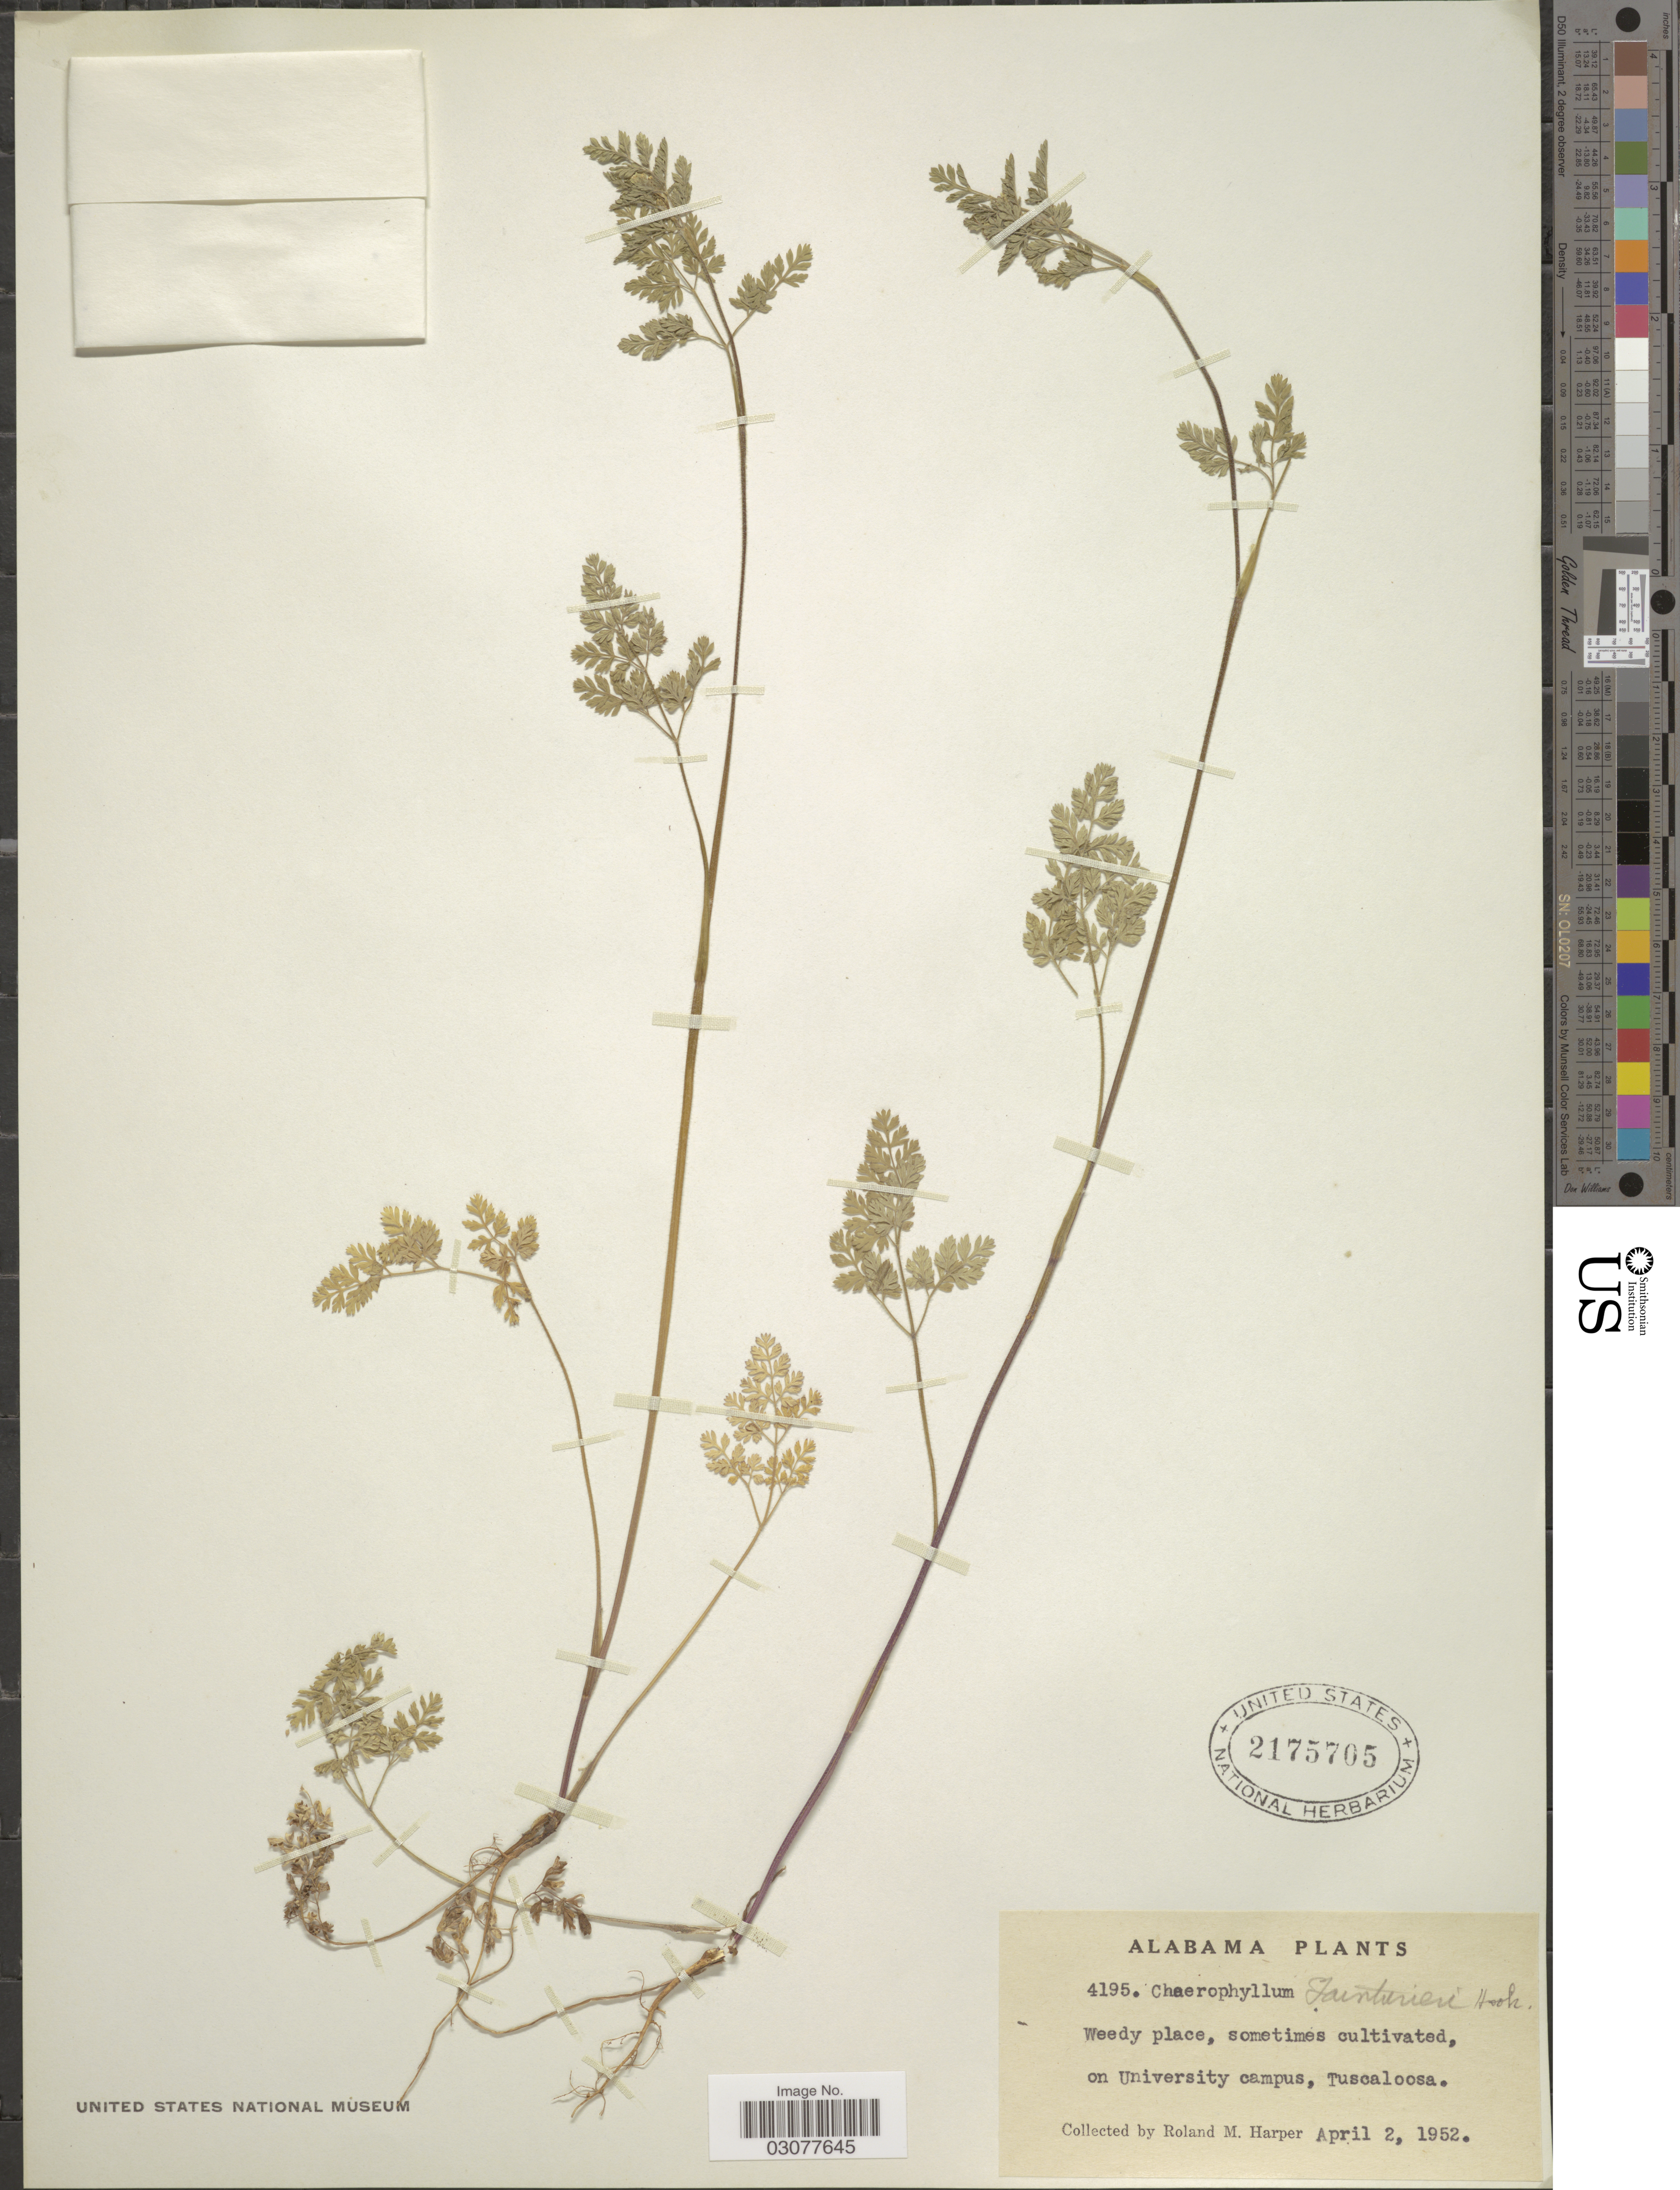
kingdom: Plantae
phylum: Tracheophyta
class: Magnoliopsida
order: Apiales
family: Apiaceae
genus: Chaerophyllum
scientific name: Chaerophyllum tainturieri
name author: Hook.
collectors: R. M. Harper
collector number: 4195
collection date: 1952-04-02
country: United States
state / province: Alabama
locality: On University campus, Tuscaloosa.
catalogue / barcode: US 2175705